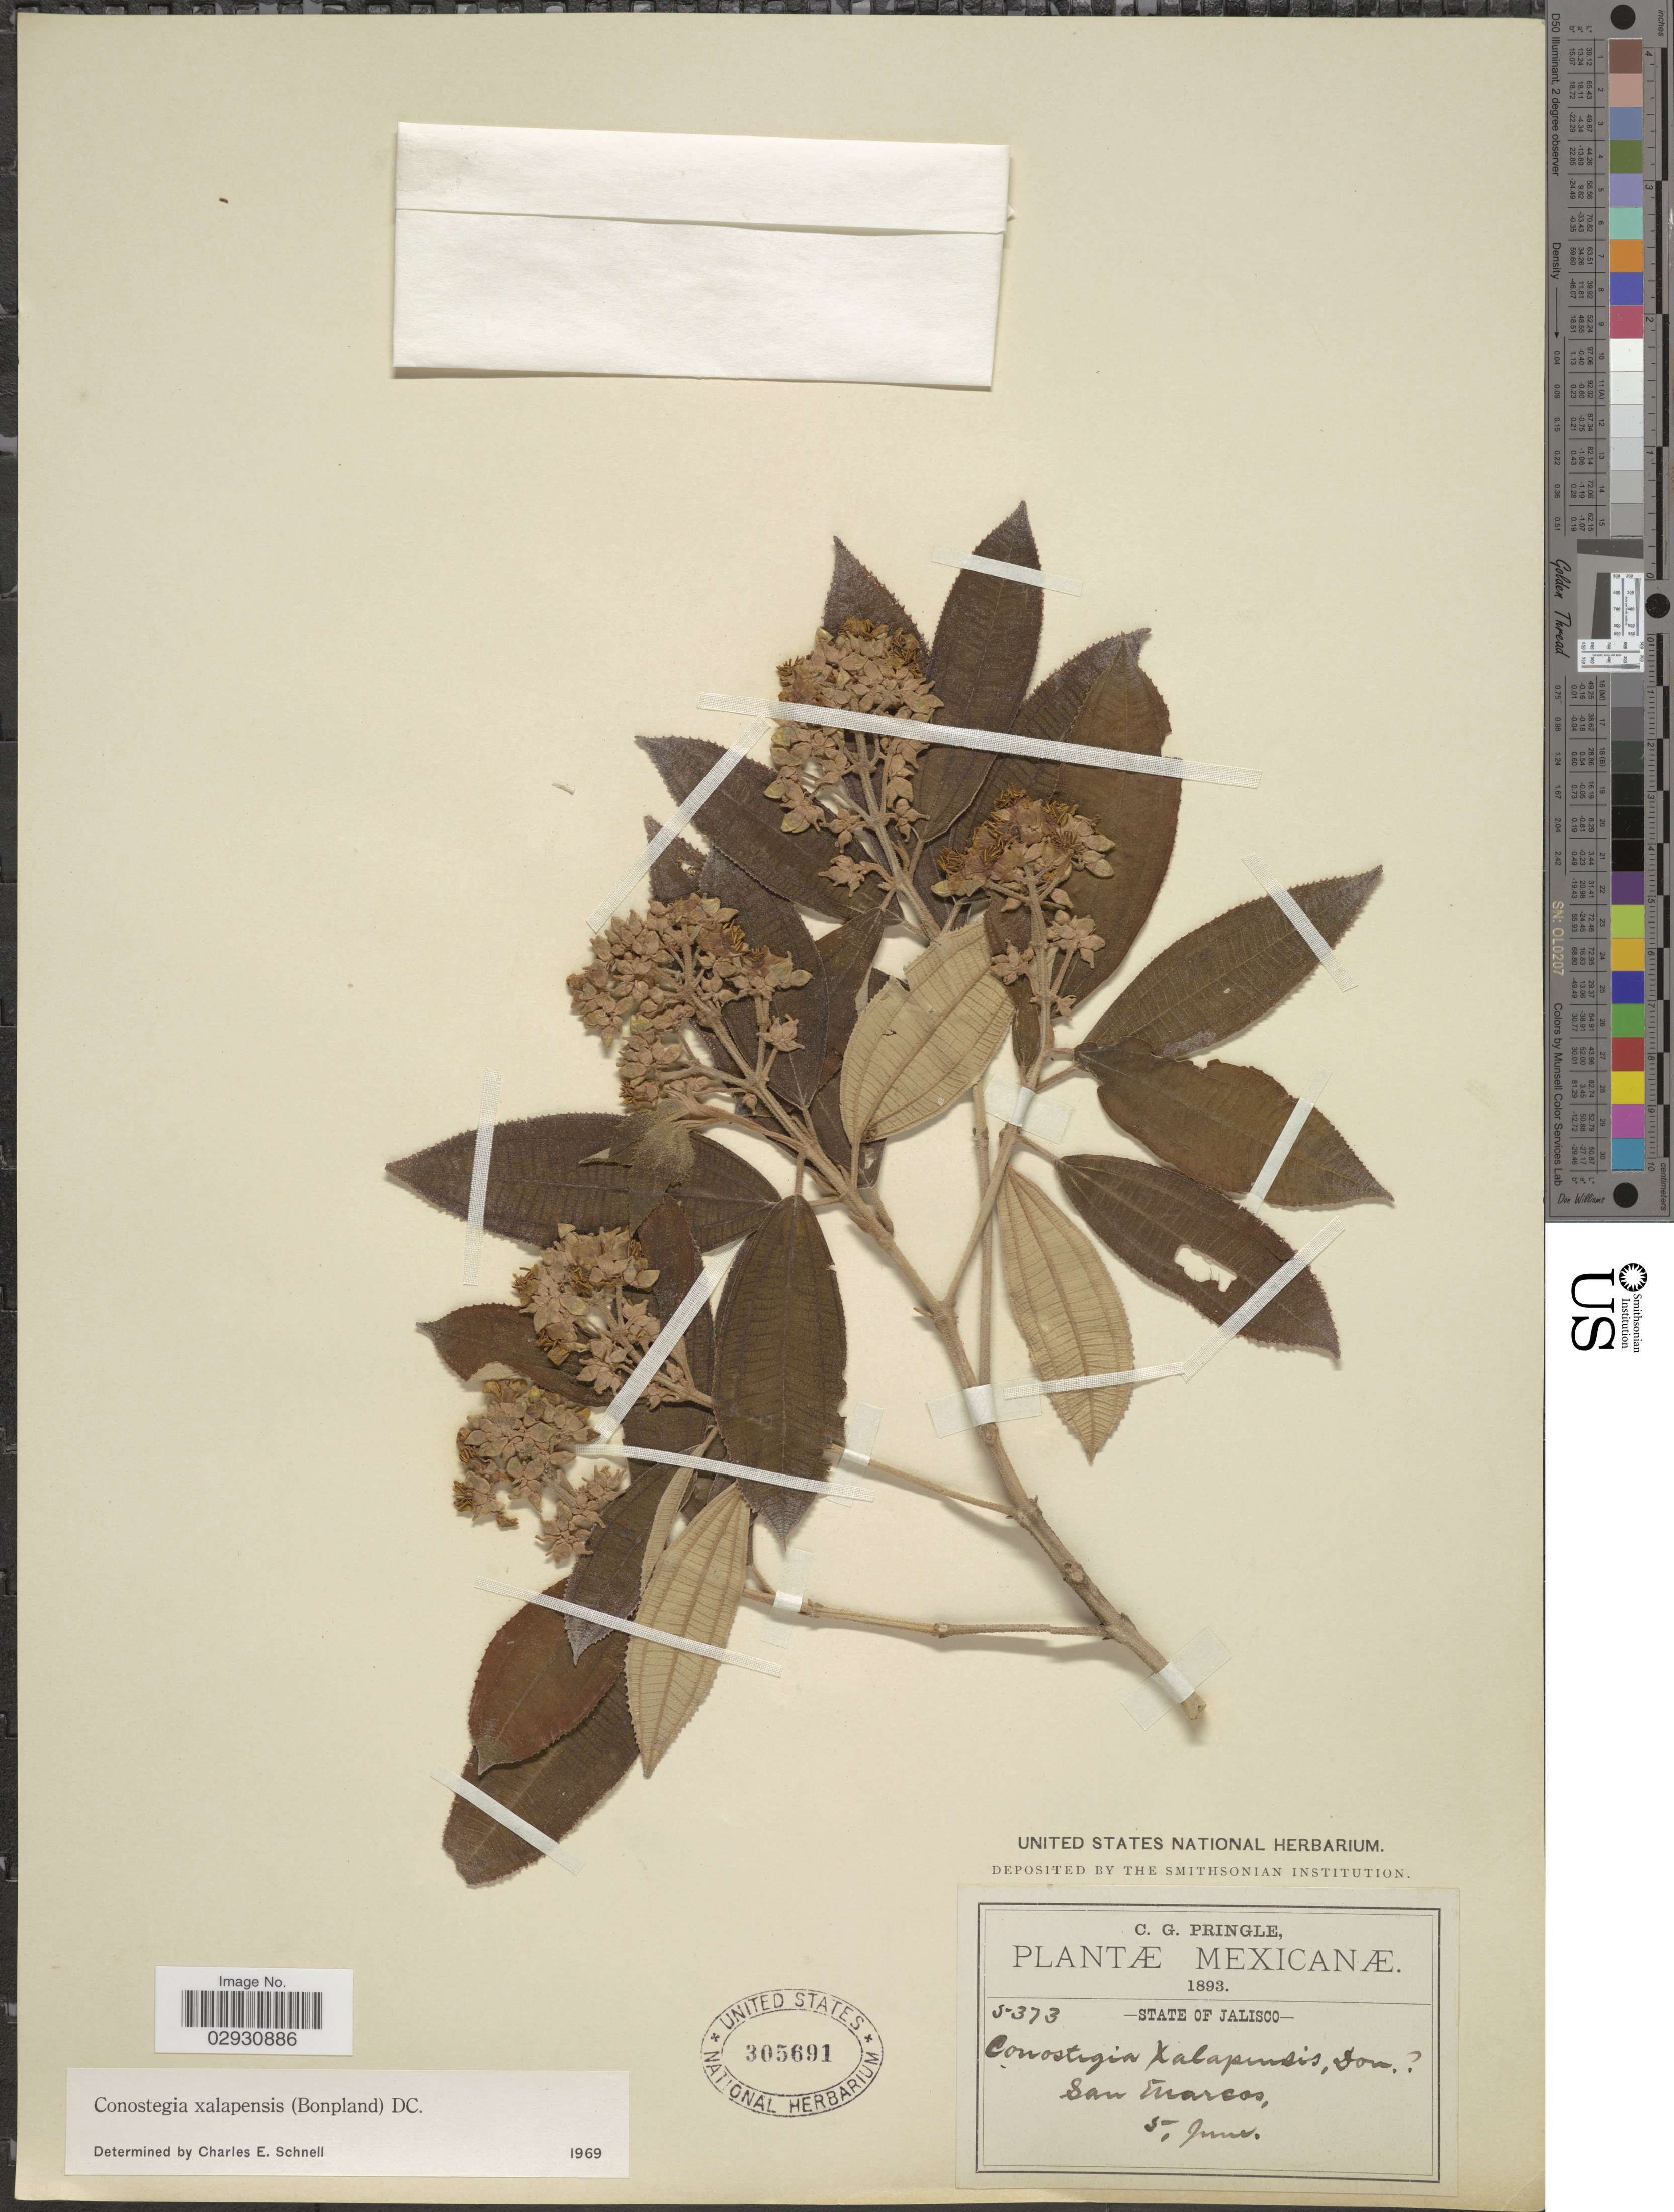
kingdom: Plantae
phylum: Tracheophyta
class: Magnoliopsida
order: Myrtales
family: Melastomataceae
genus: Conostegia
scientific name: Conostegia quadrangularis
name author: Schltdl. ex Steud.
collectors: C. G. Pringle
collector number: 5373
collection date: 1893-06-05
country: Mexico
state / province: Jalisco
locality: San Marcos.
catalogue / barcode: US 305691